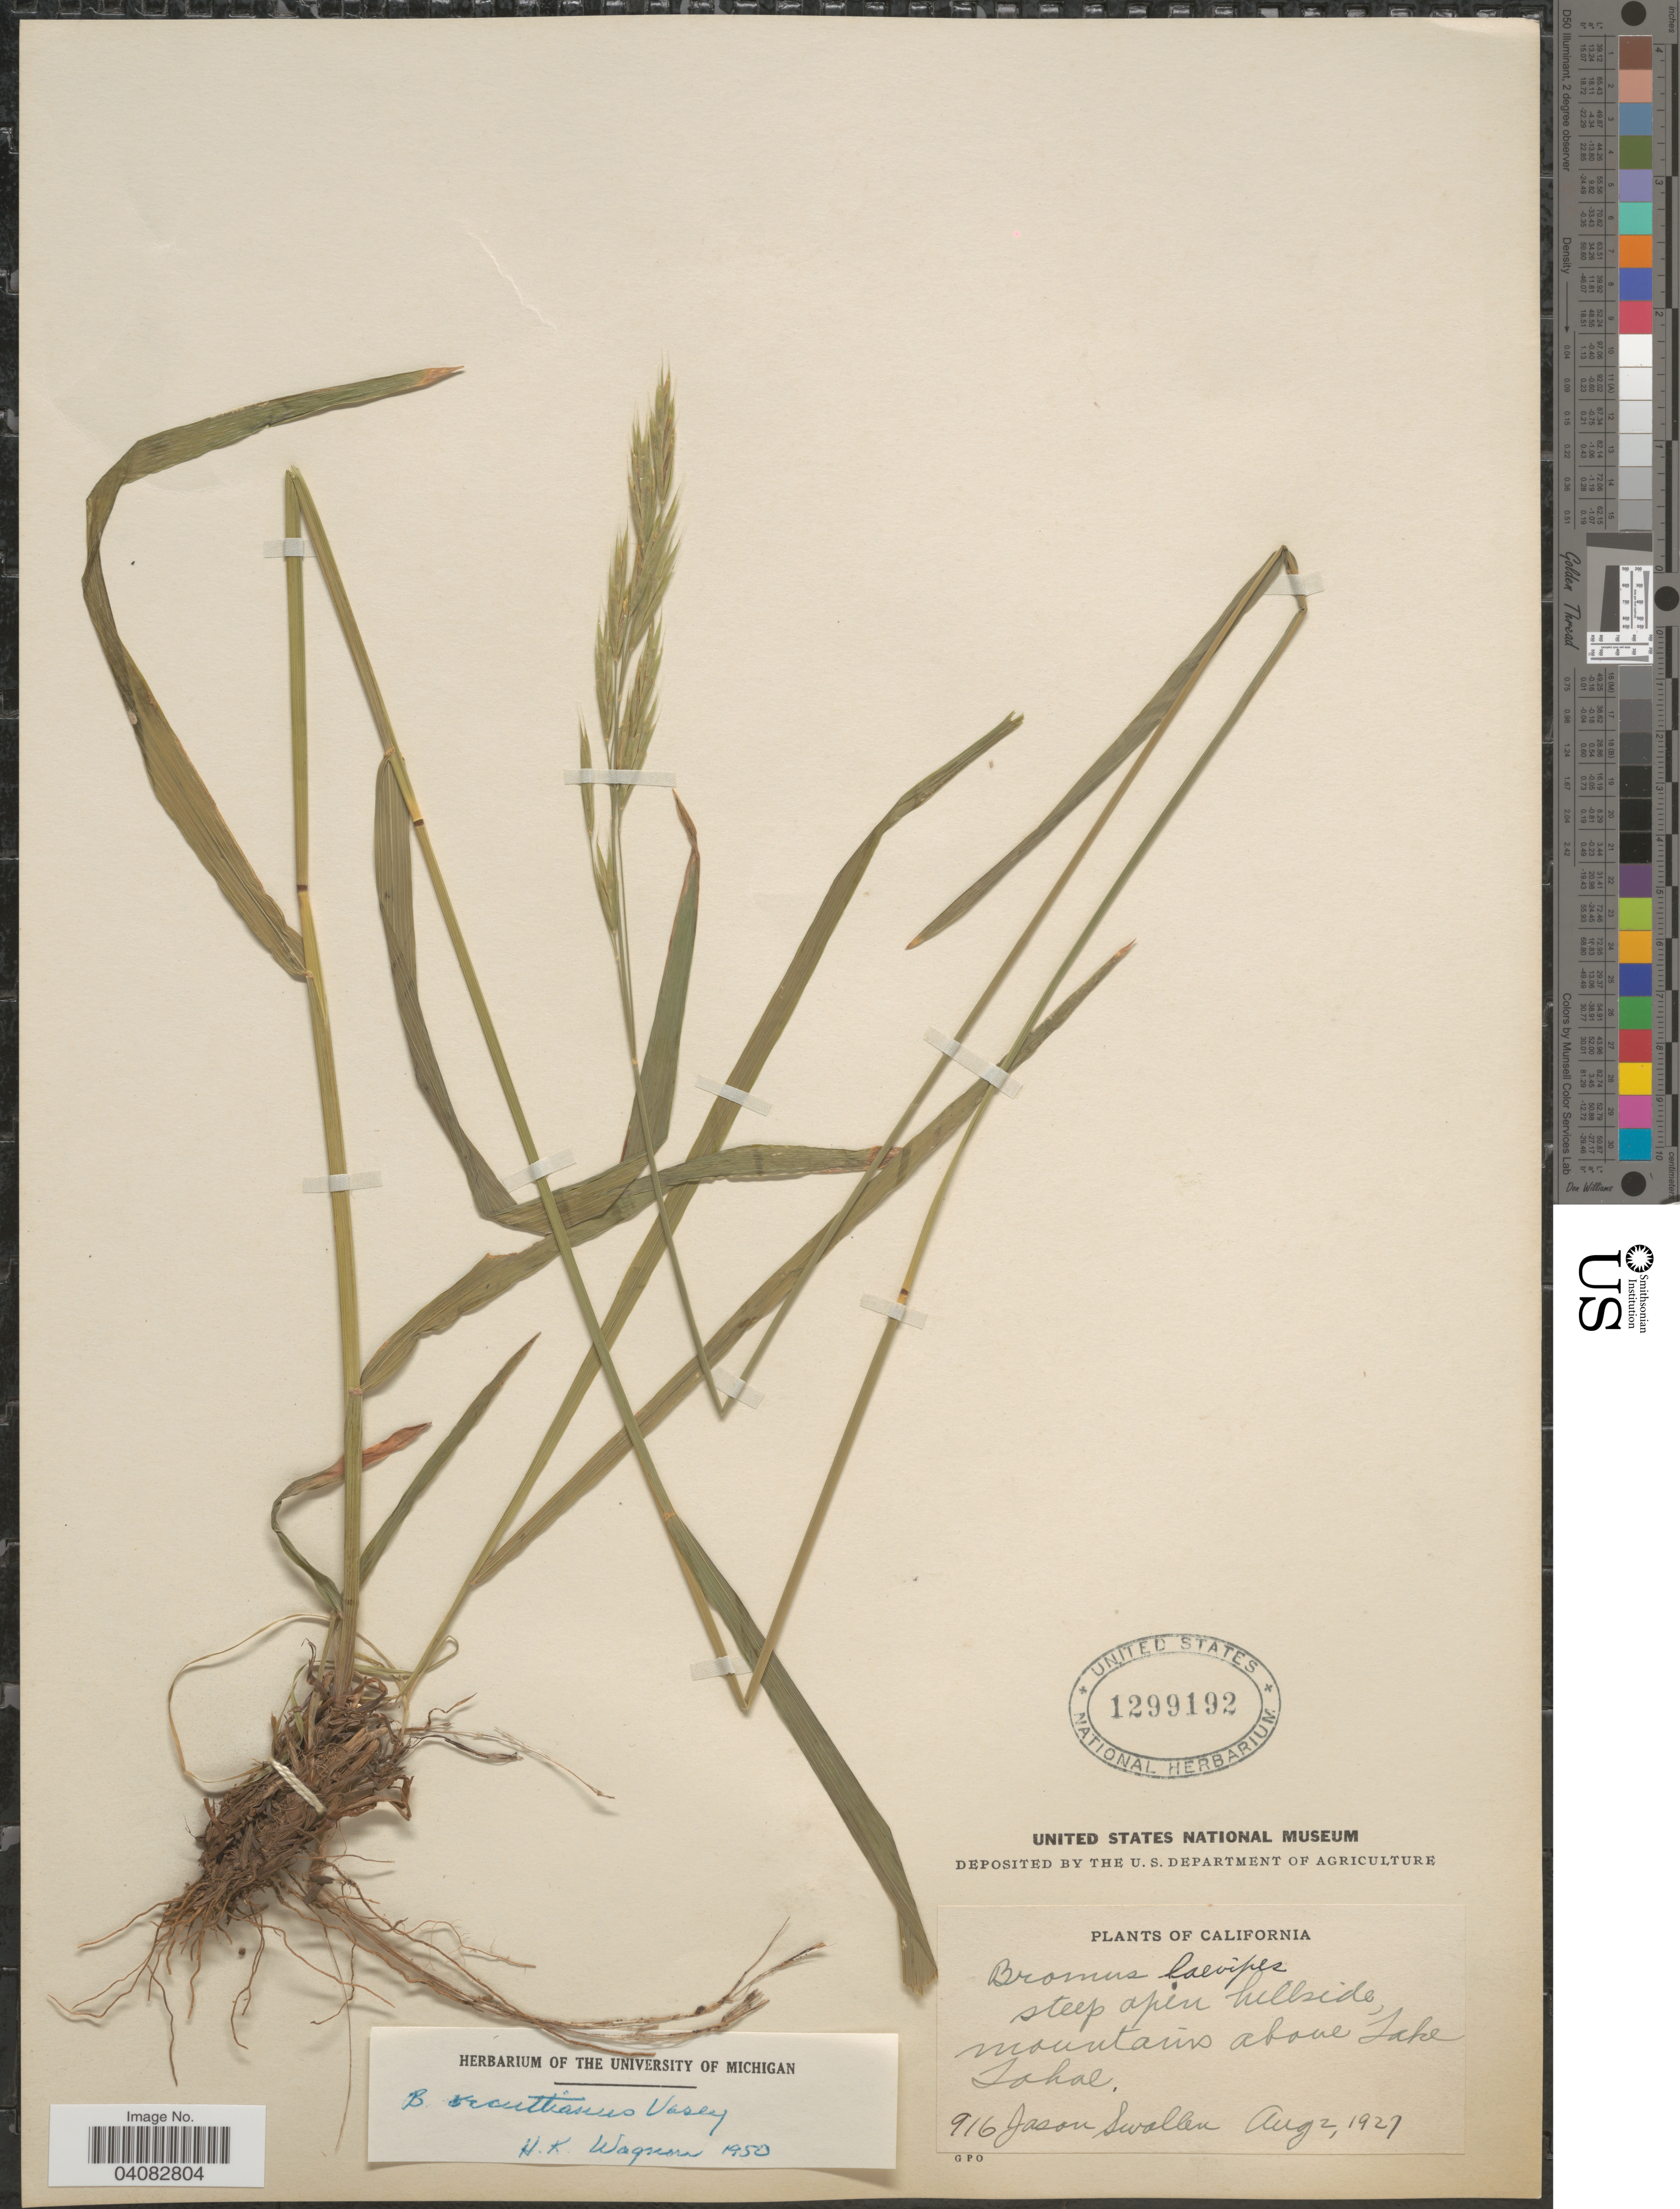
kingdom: Plantae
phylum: Tracheophyta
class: Liliopsida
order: Poales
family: Poaceae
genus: Bromus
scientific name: Bromus laevipes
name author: Shear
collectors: J. R. Swallen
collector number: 916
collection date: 1927-08-02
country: United States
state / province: California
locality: Steep open hillside, mountains above Lake Tahoe.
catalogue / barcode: US 1299192